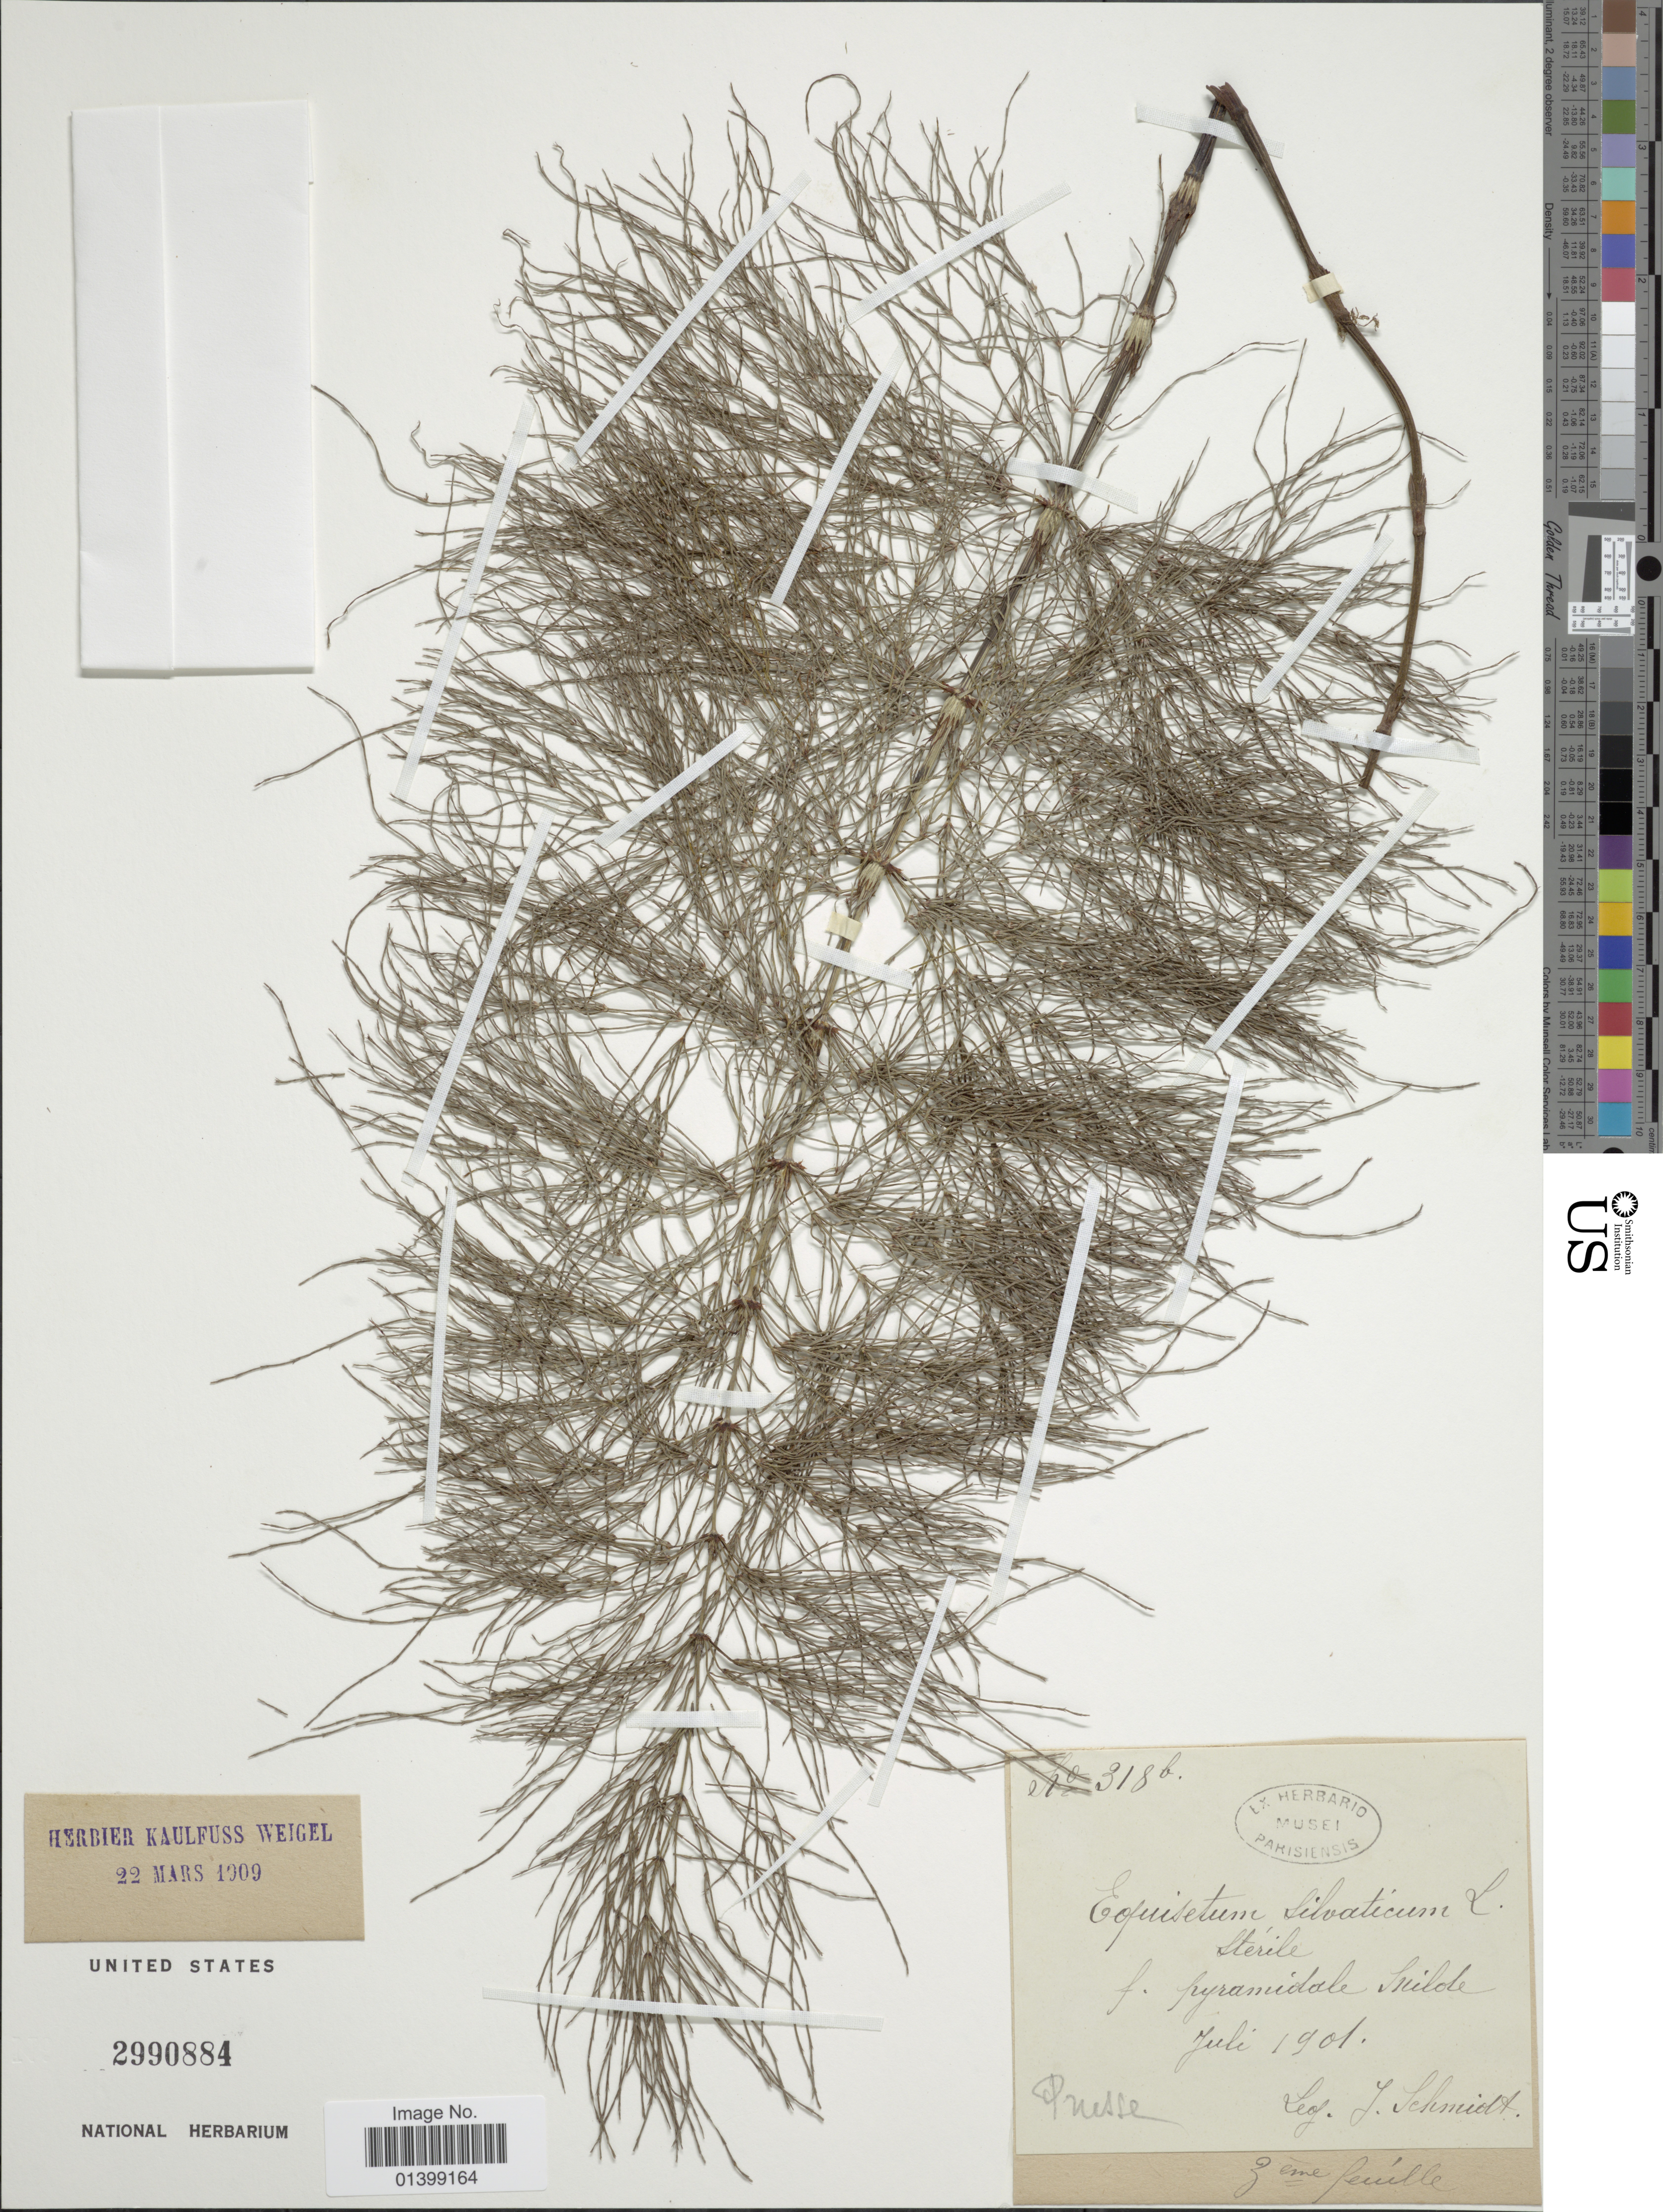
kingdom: Plantae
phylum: Tracheophyta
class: Polypodiopsida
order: Equisetales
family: Equisetaceae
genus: Equisetum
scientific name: Equisetum sylvaticum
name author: L.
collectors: J. Schmidt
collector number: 318b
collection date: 1901-07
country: Germany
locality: Pruesse [interpreted]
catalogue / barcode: US 2990884